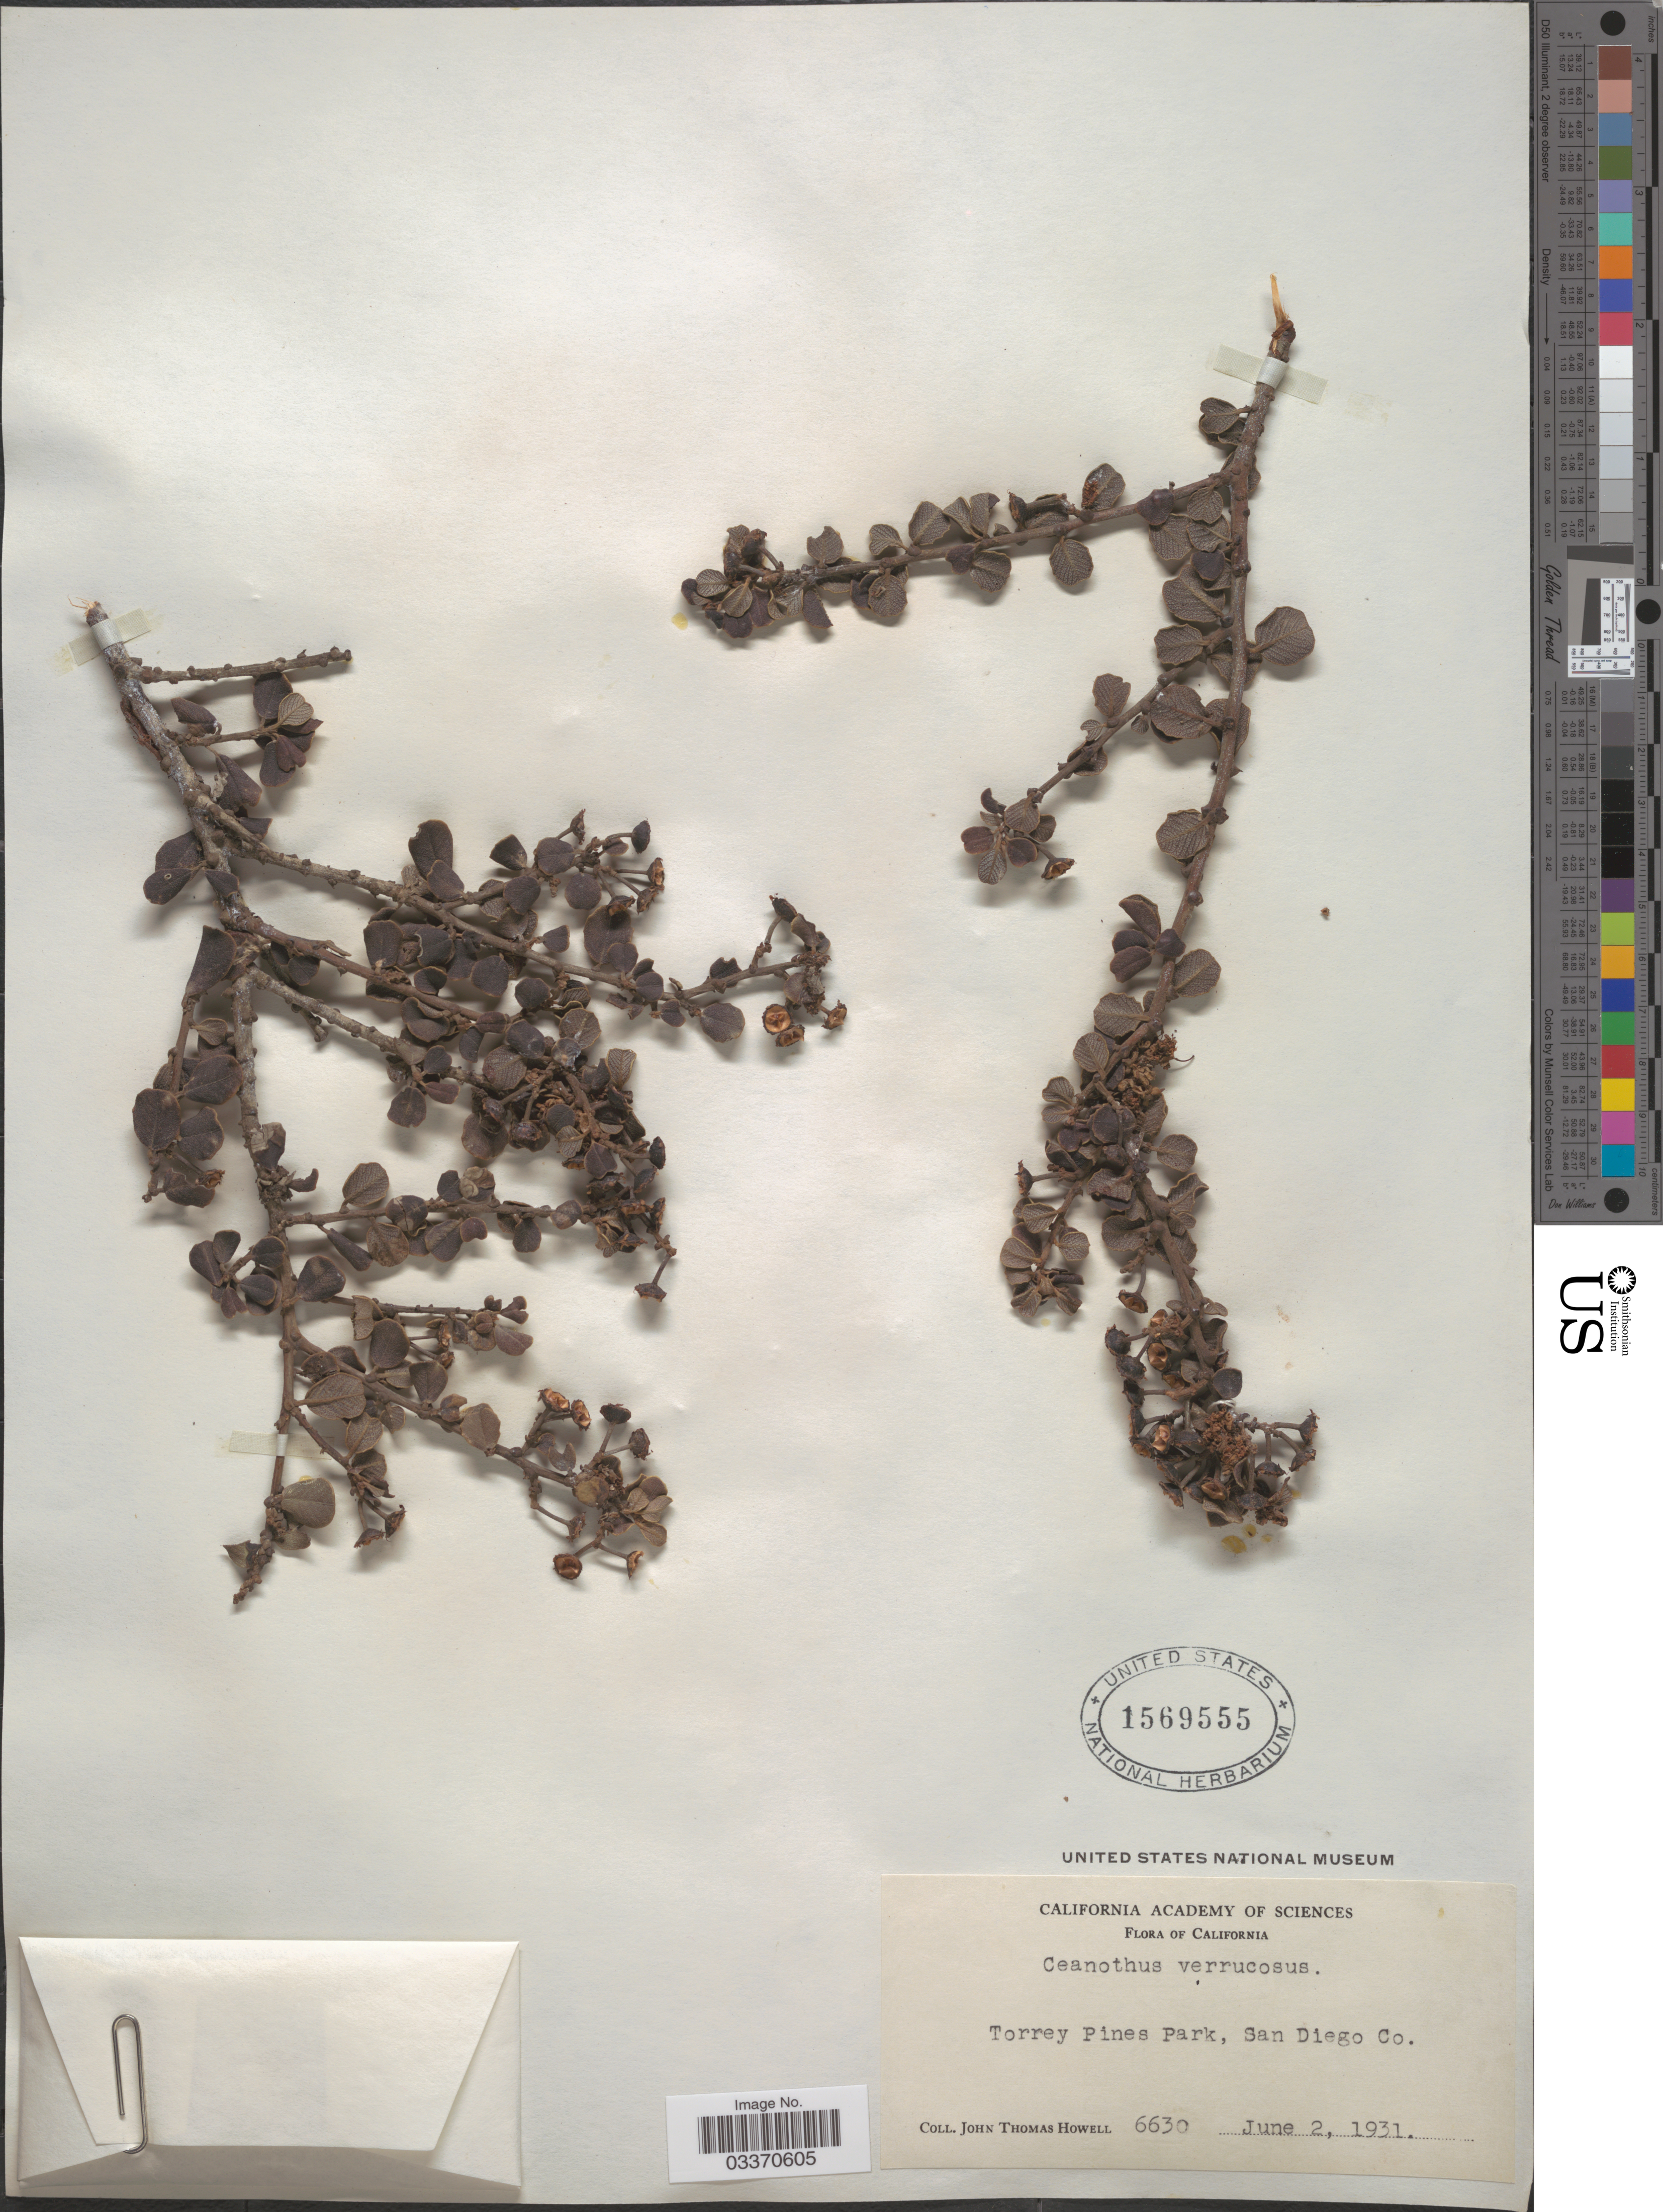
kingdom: Plantae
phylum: Tracheophyta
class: Magnoliopsida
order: Rosales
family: Rhamnaceae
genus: Ceanothus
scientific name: Ceanothus verrucosus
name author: Nutt.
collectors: J. T. Howell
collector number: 6630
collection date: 1931-06-02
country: United States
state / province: California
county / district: San Diego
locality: Torrey Pines Park, San Diego Co.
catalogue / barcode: US 1569555